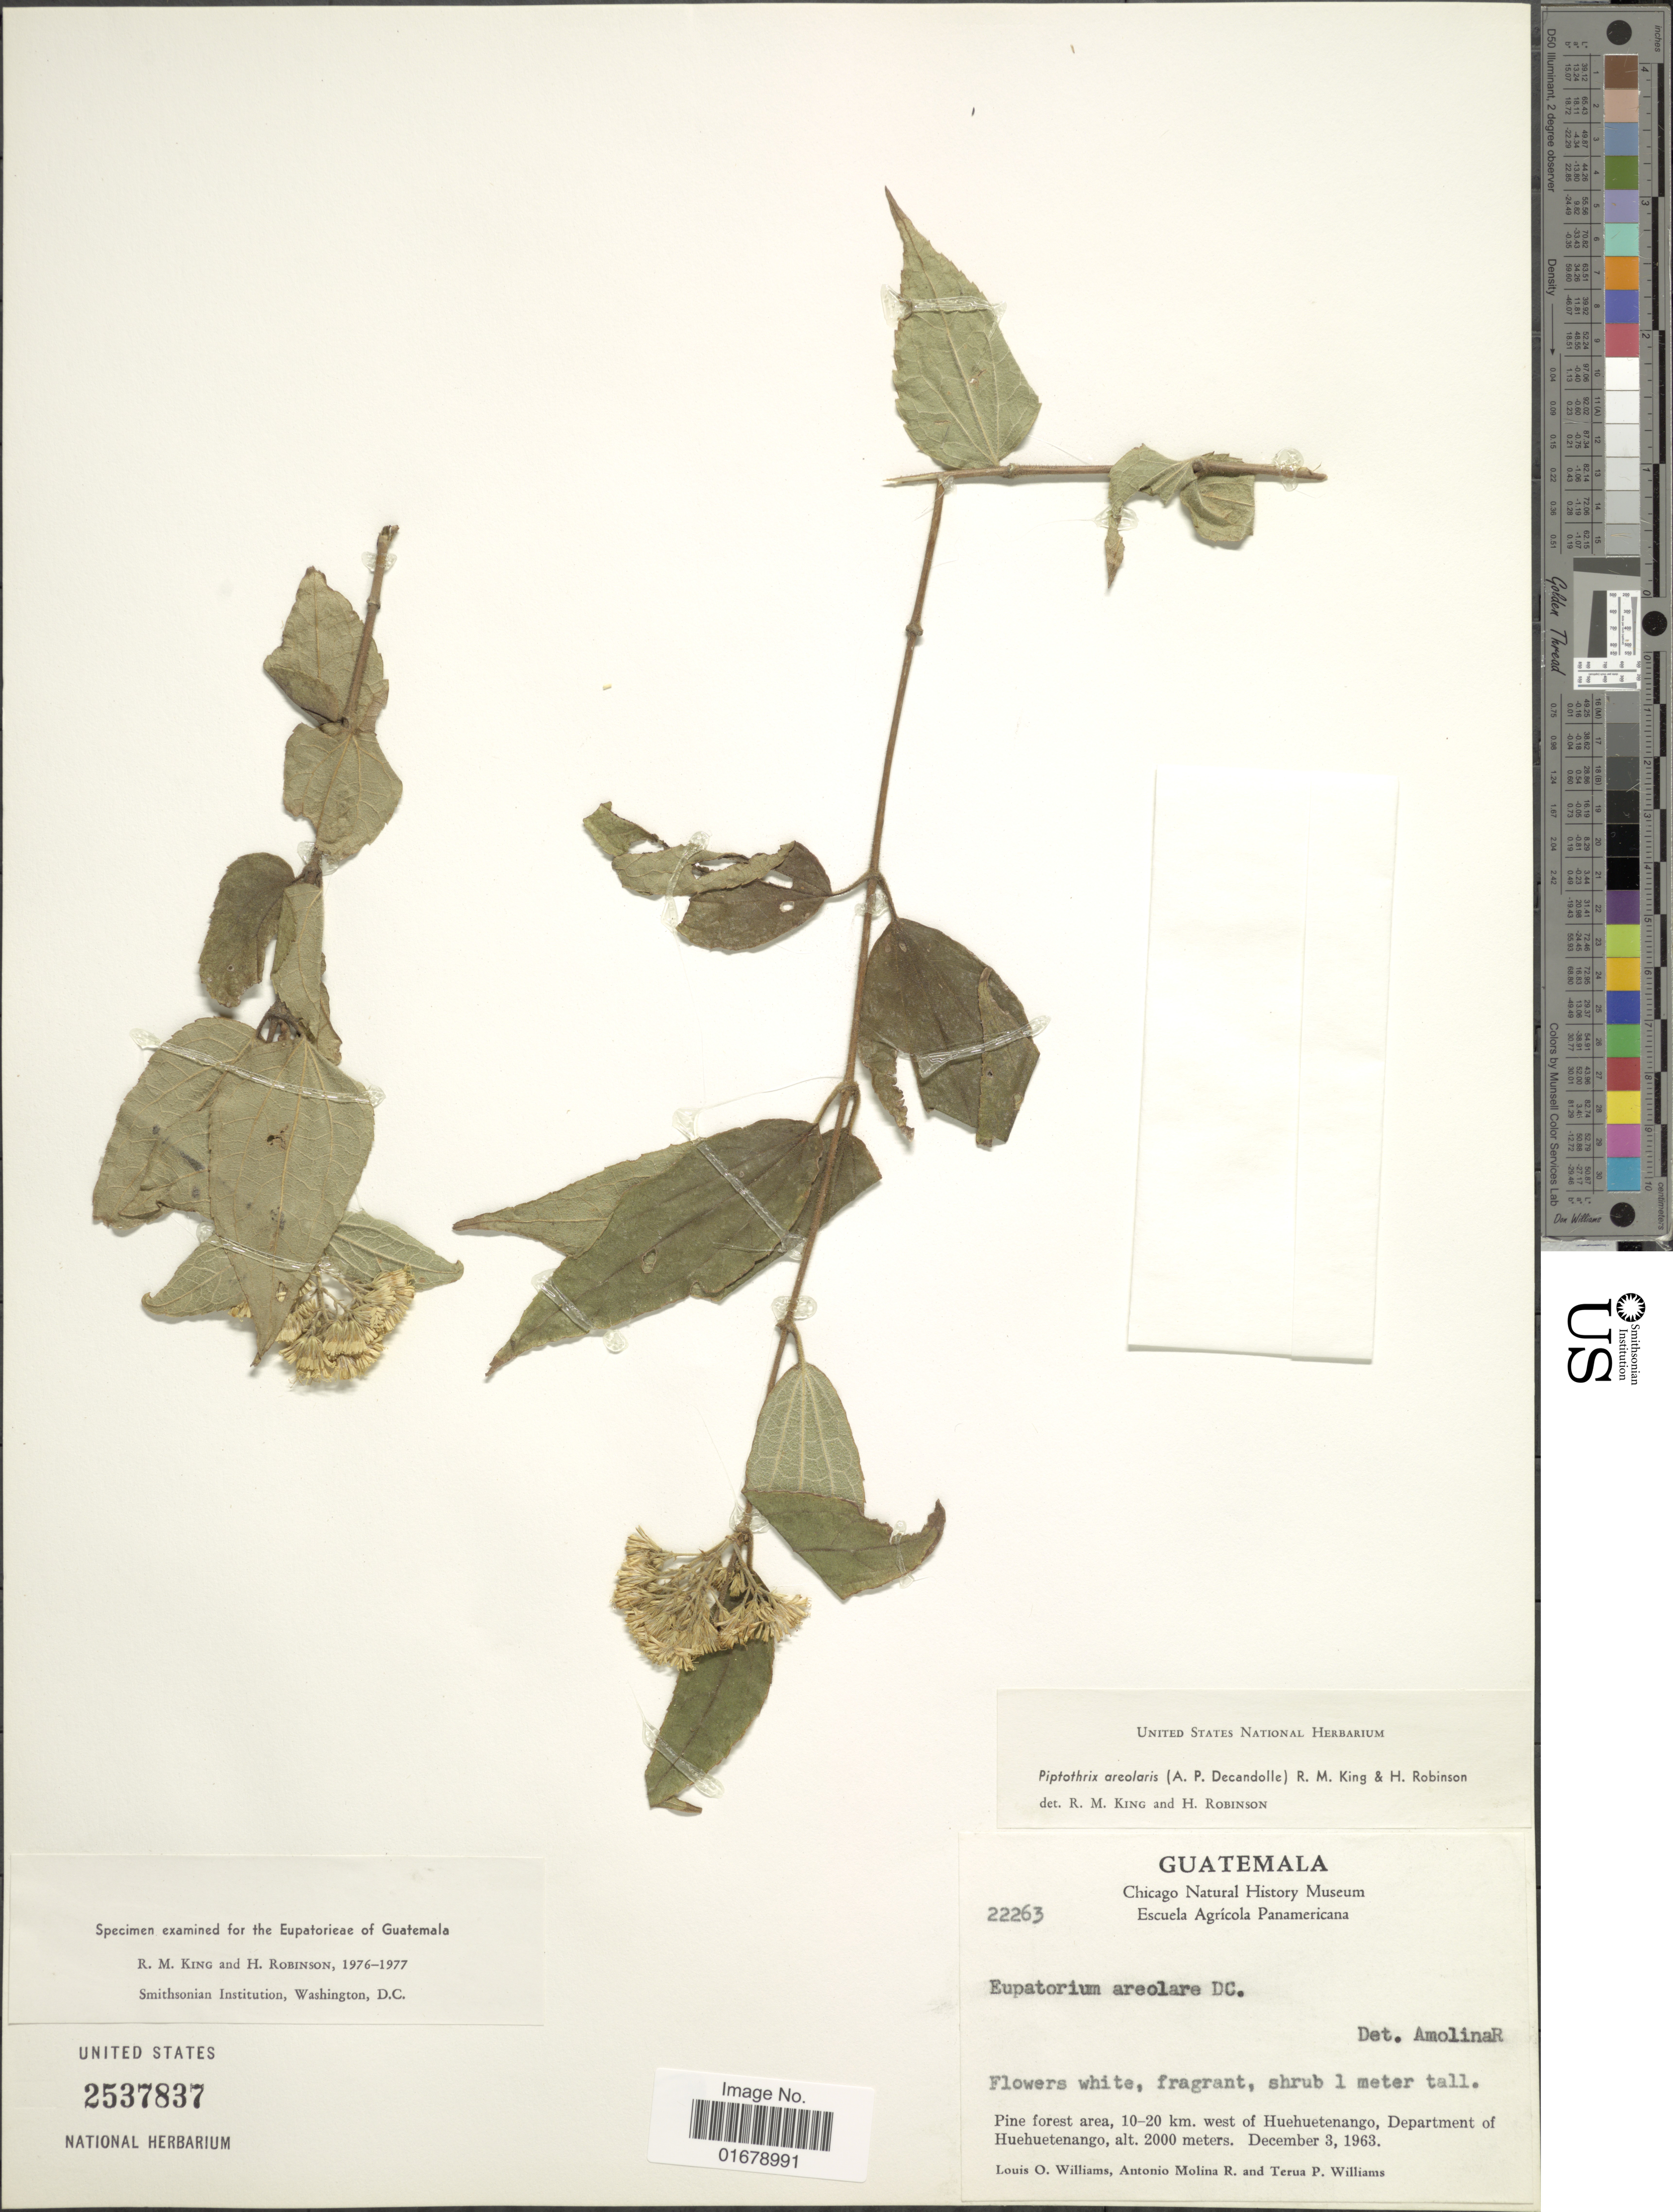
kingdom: Plantae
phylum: Tracheophyta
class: Magnoliopsida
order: Asterales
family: Asteraceae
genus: Piptothrix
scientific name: Piptothrix areolaris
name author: (DC.) R.M. King & H. Rob.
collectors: L. O. Williams, A. Molina R. & T. P. Williams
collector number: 22263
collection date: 1963-12-03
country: Guatemala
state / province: Huehuetenango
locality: Guatemala. Pine forest area, 10-20 km. west of Huehuetenango, Department of Huehuetenango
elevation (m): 2000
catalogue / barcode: US 2537837